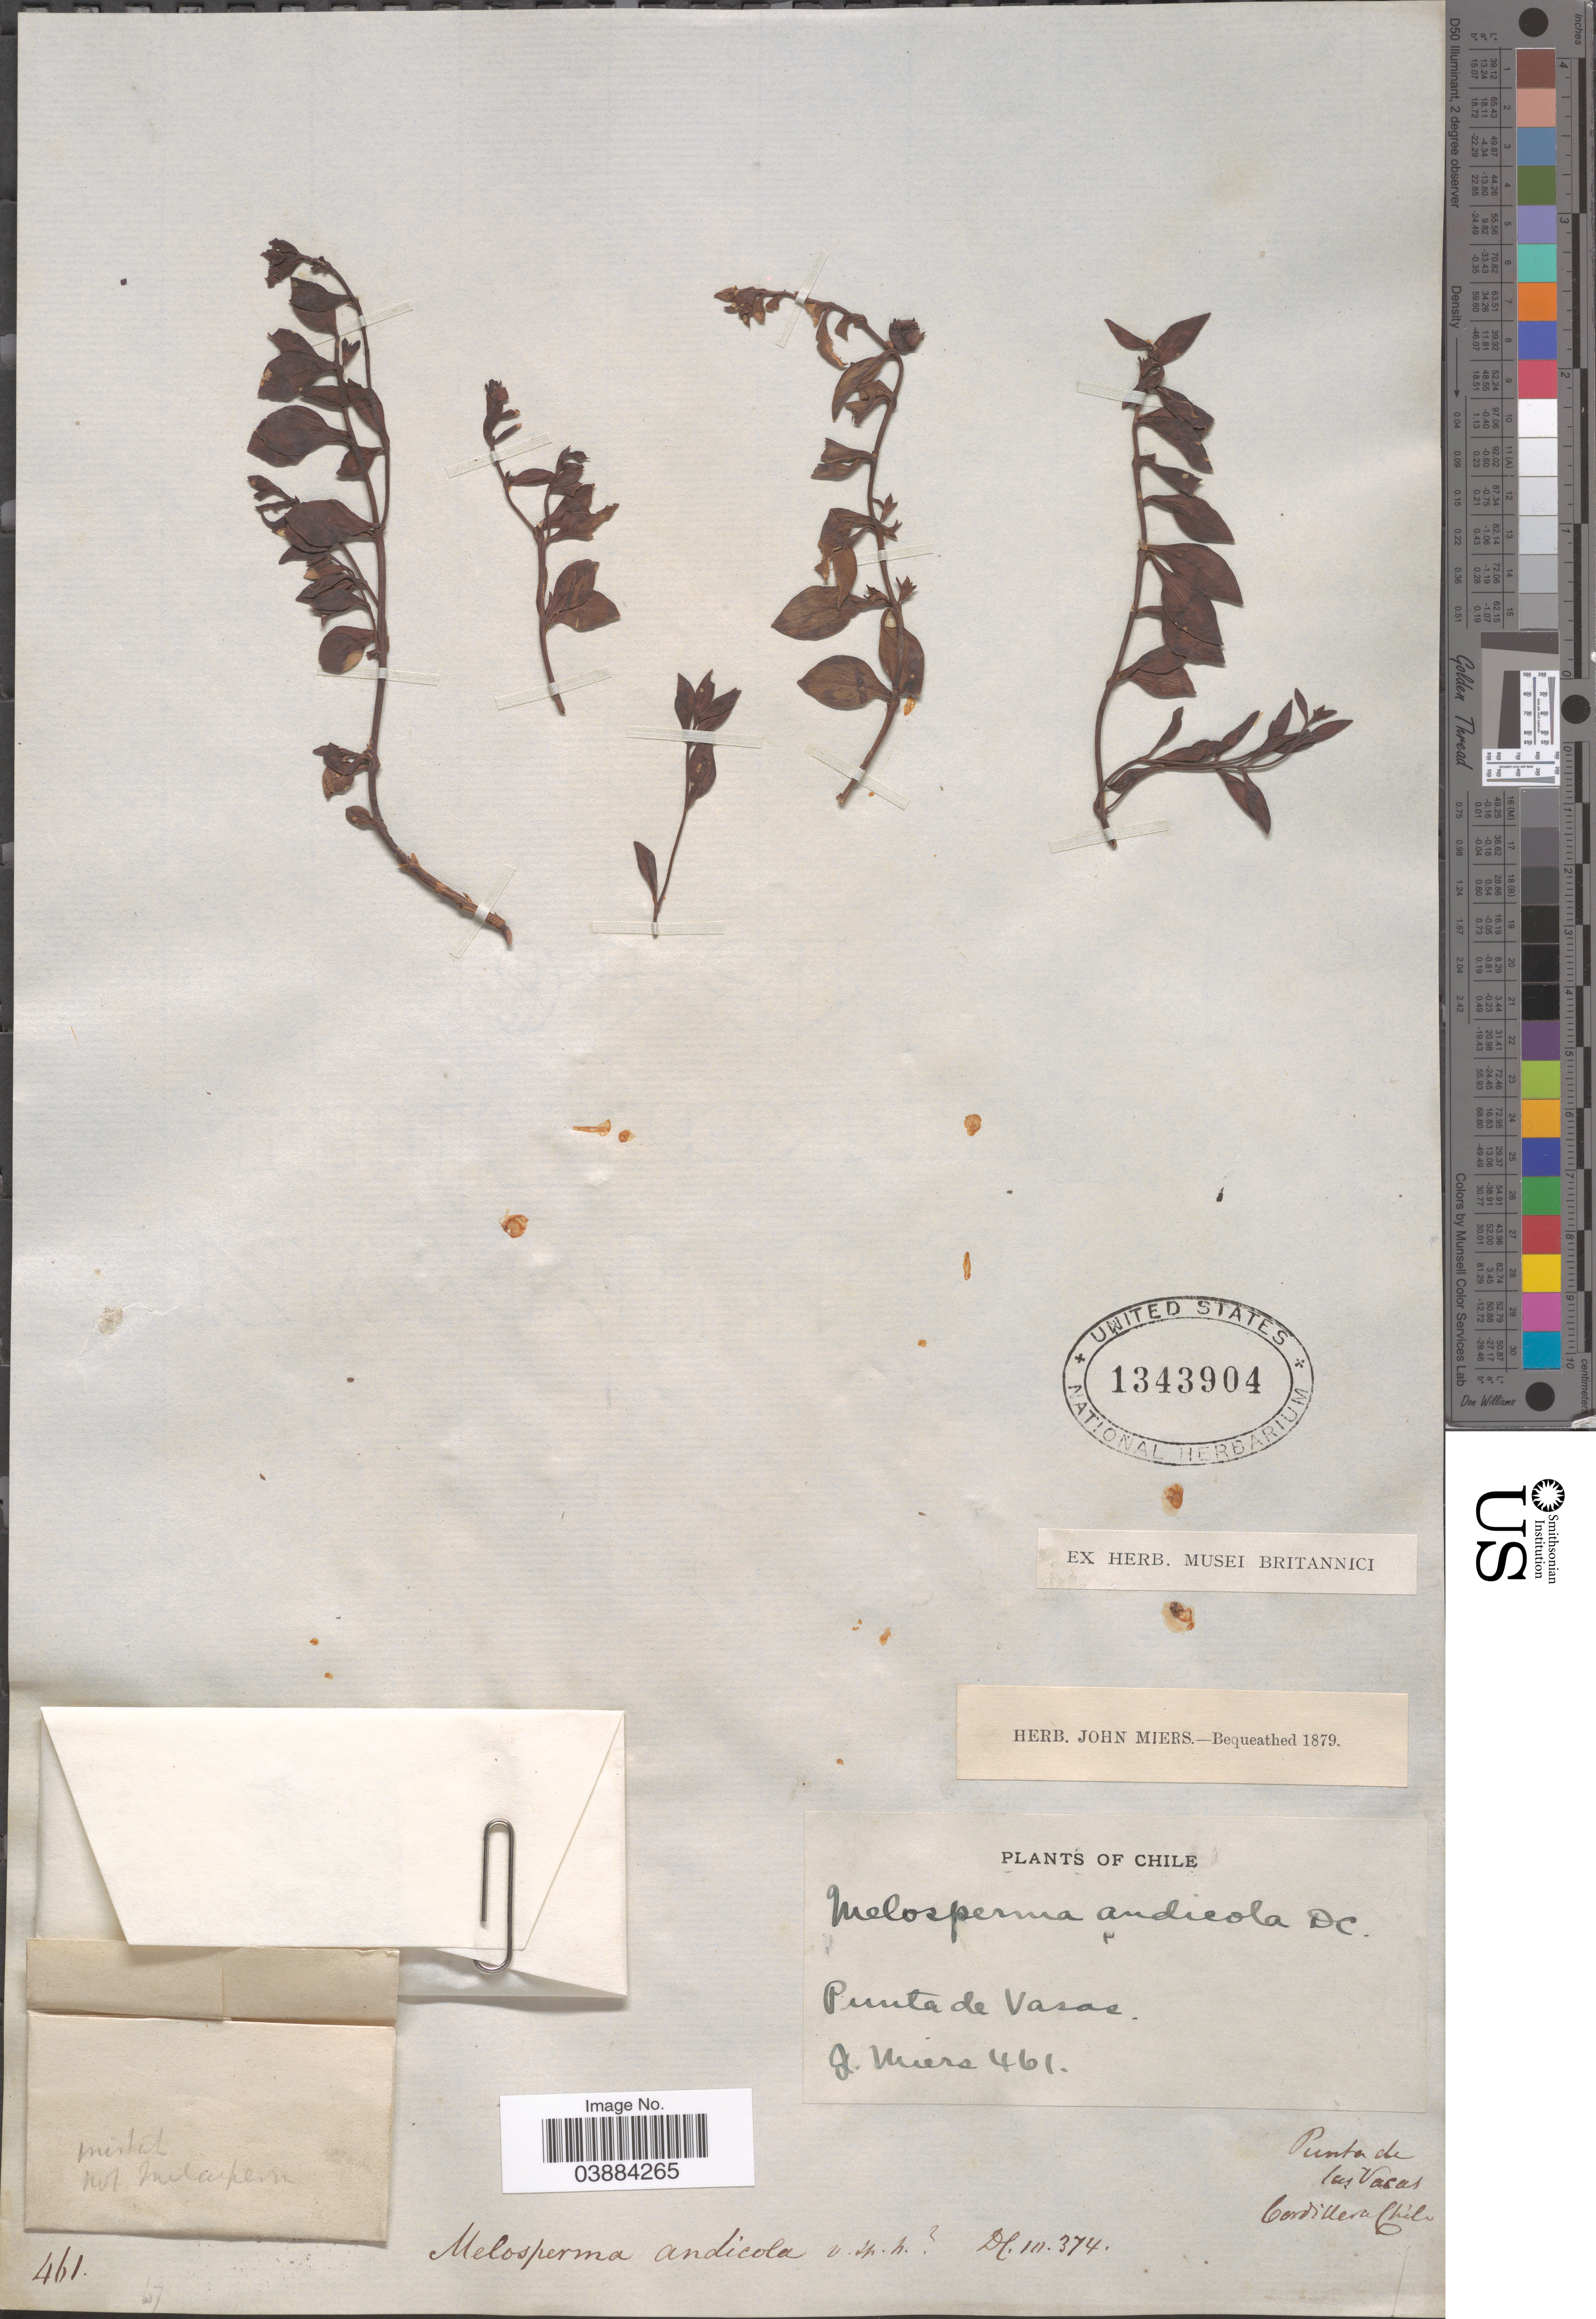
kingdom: Plantae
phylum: Tracheophyta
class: Magnoliopsida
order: Lamiales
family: Plantaginaceae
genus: Melosperma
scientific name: Melosperma andicola var. andicola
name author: Benth.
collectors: J. Miers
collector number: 461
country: Chile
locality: Punta de Vasas.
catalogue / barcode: US 1343904